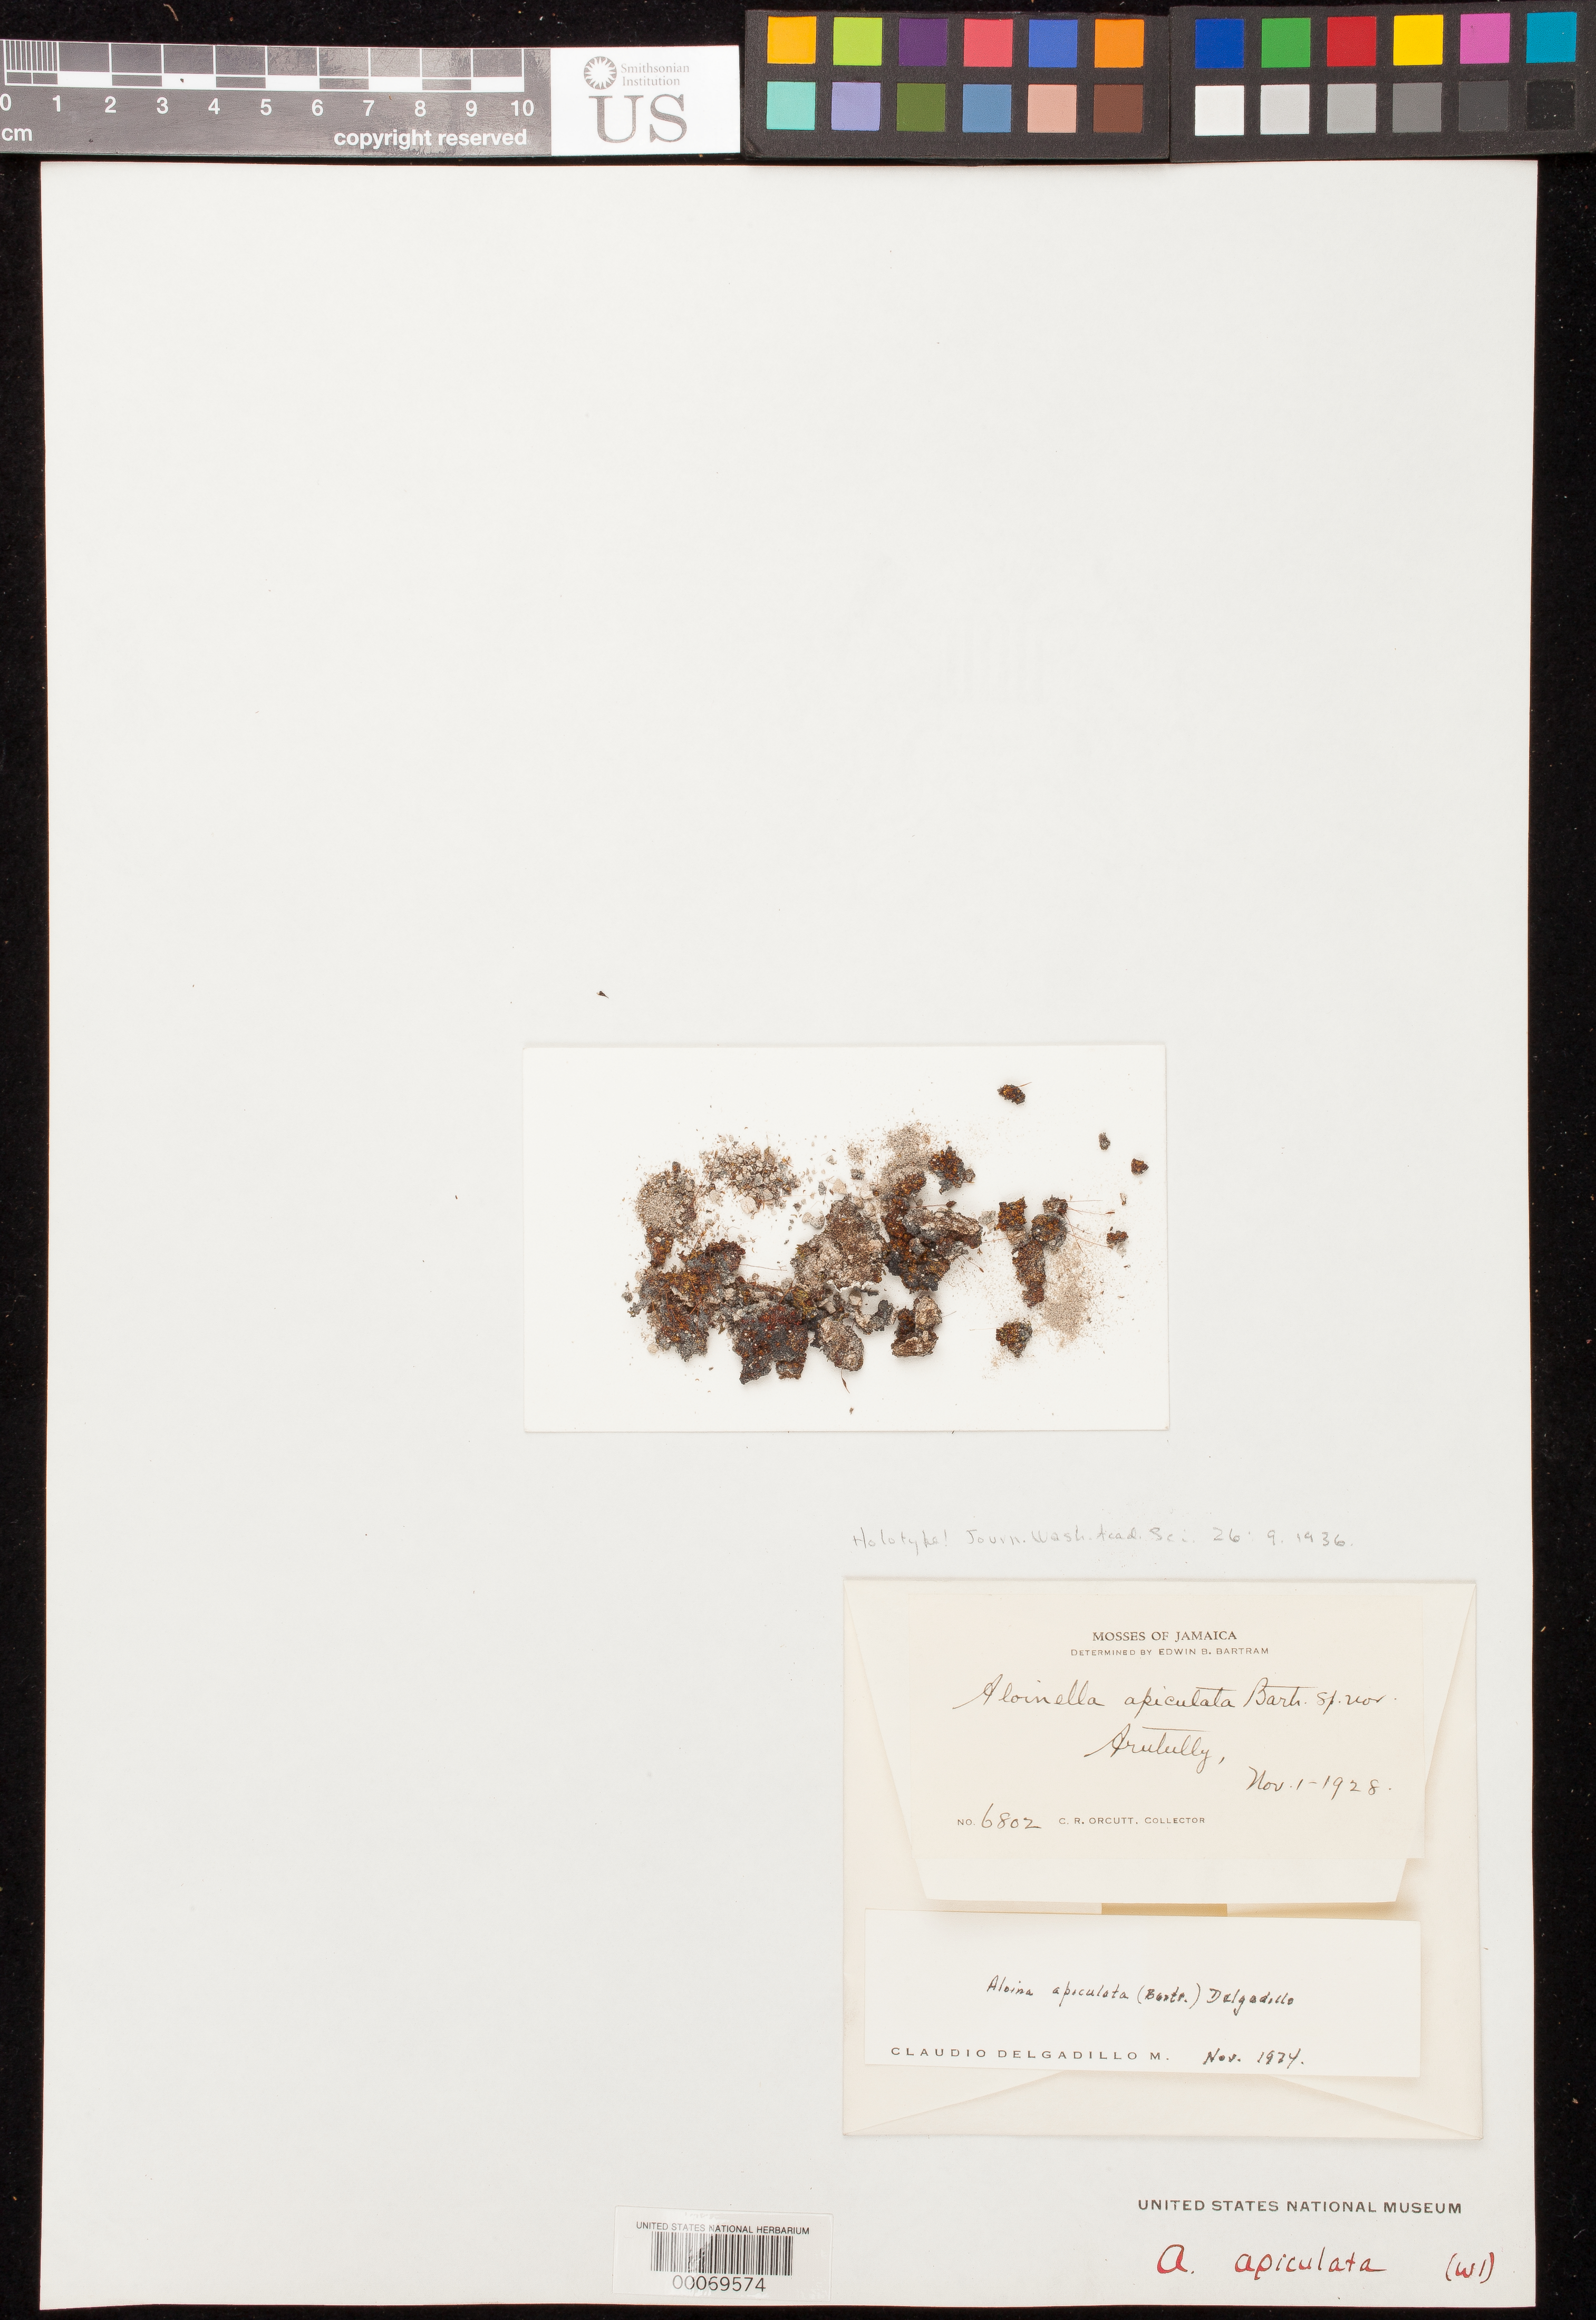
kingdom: Plantae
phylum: Bryophyta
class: Bryopsida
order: Pottiales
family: Pottiaceae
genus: Aloinella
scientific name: Aloinella apiculata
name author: E.B. Bartram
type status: Holotype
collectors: C. R. Orcutt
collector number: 6802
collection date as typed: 01 Nov 1928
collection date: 1928-11-01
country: Jamaica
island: Greater Antilles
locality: Arutully.